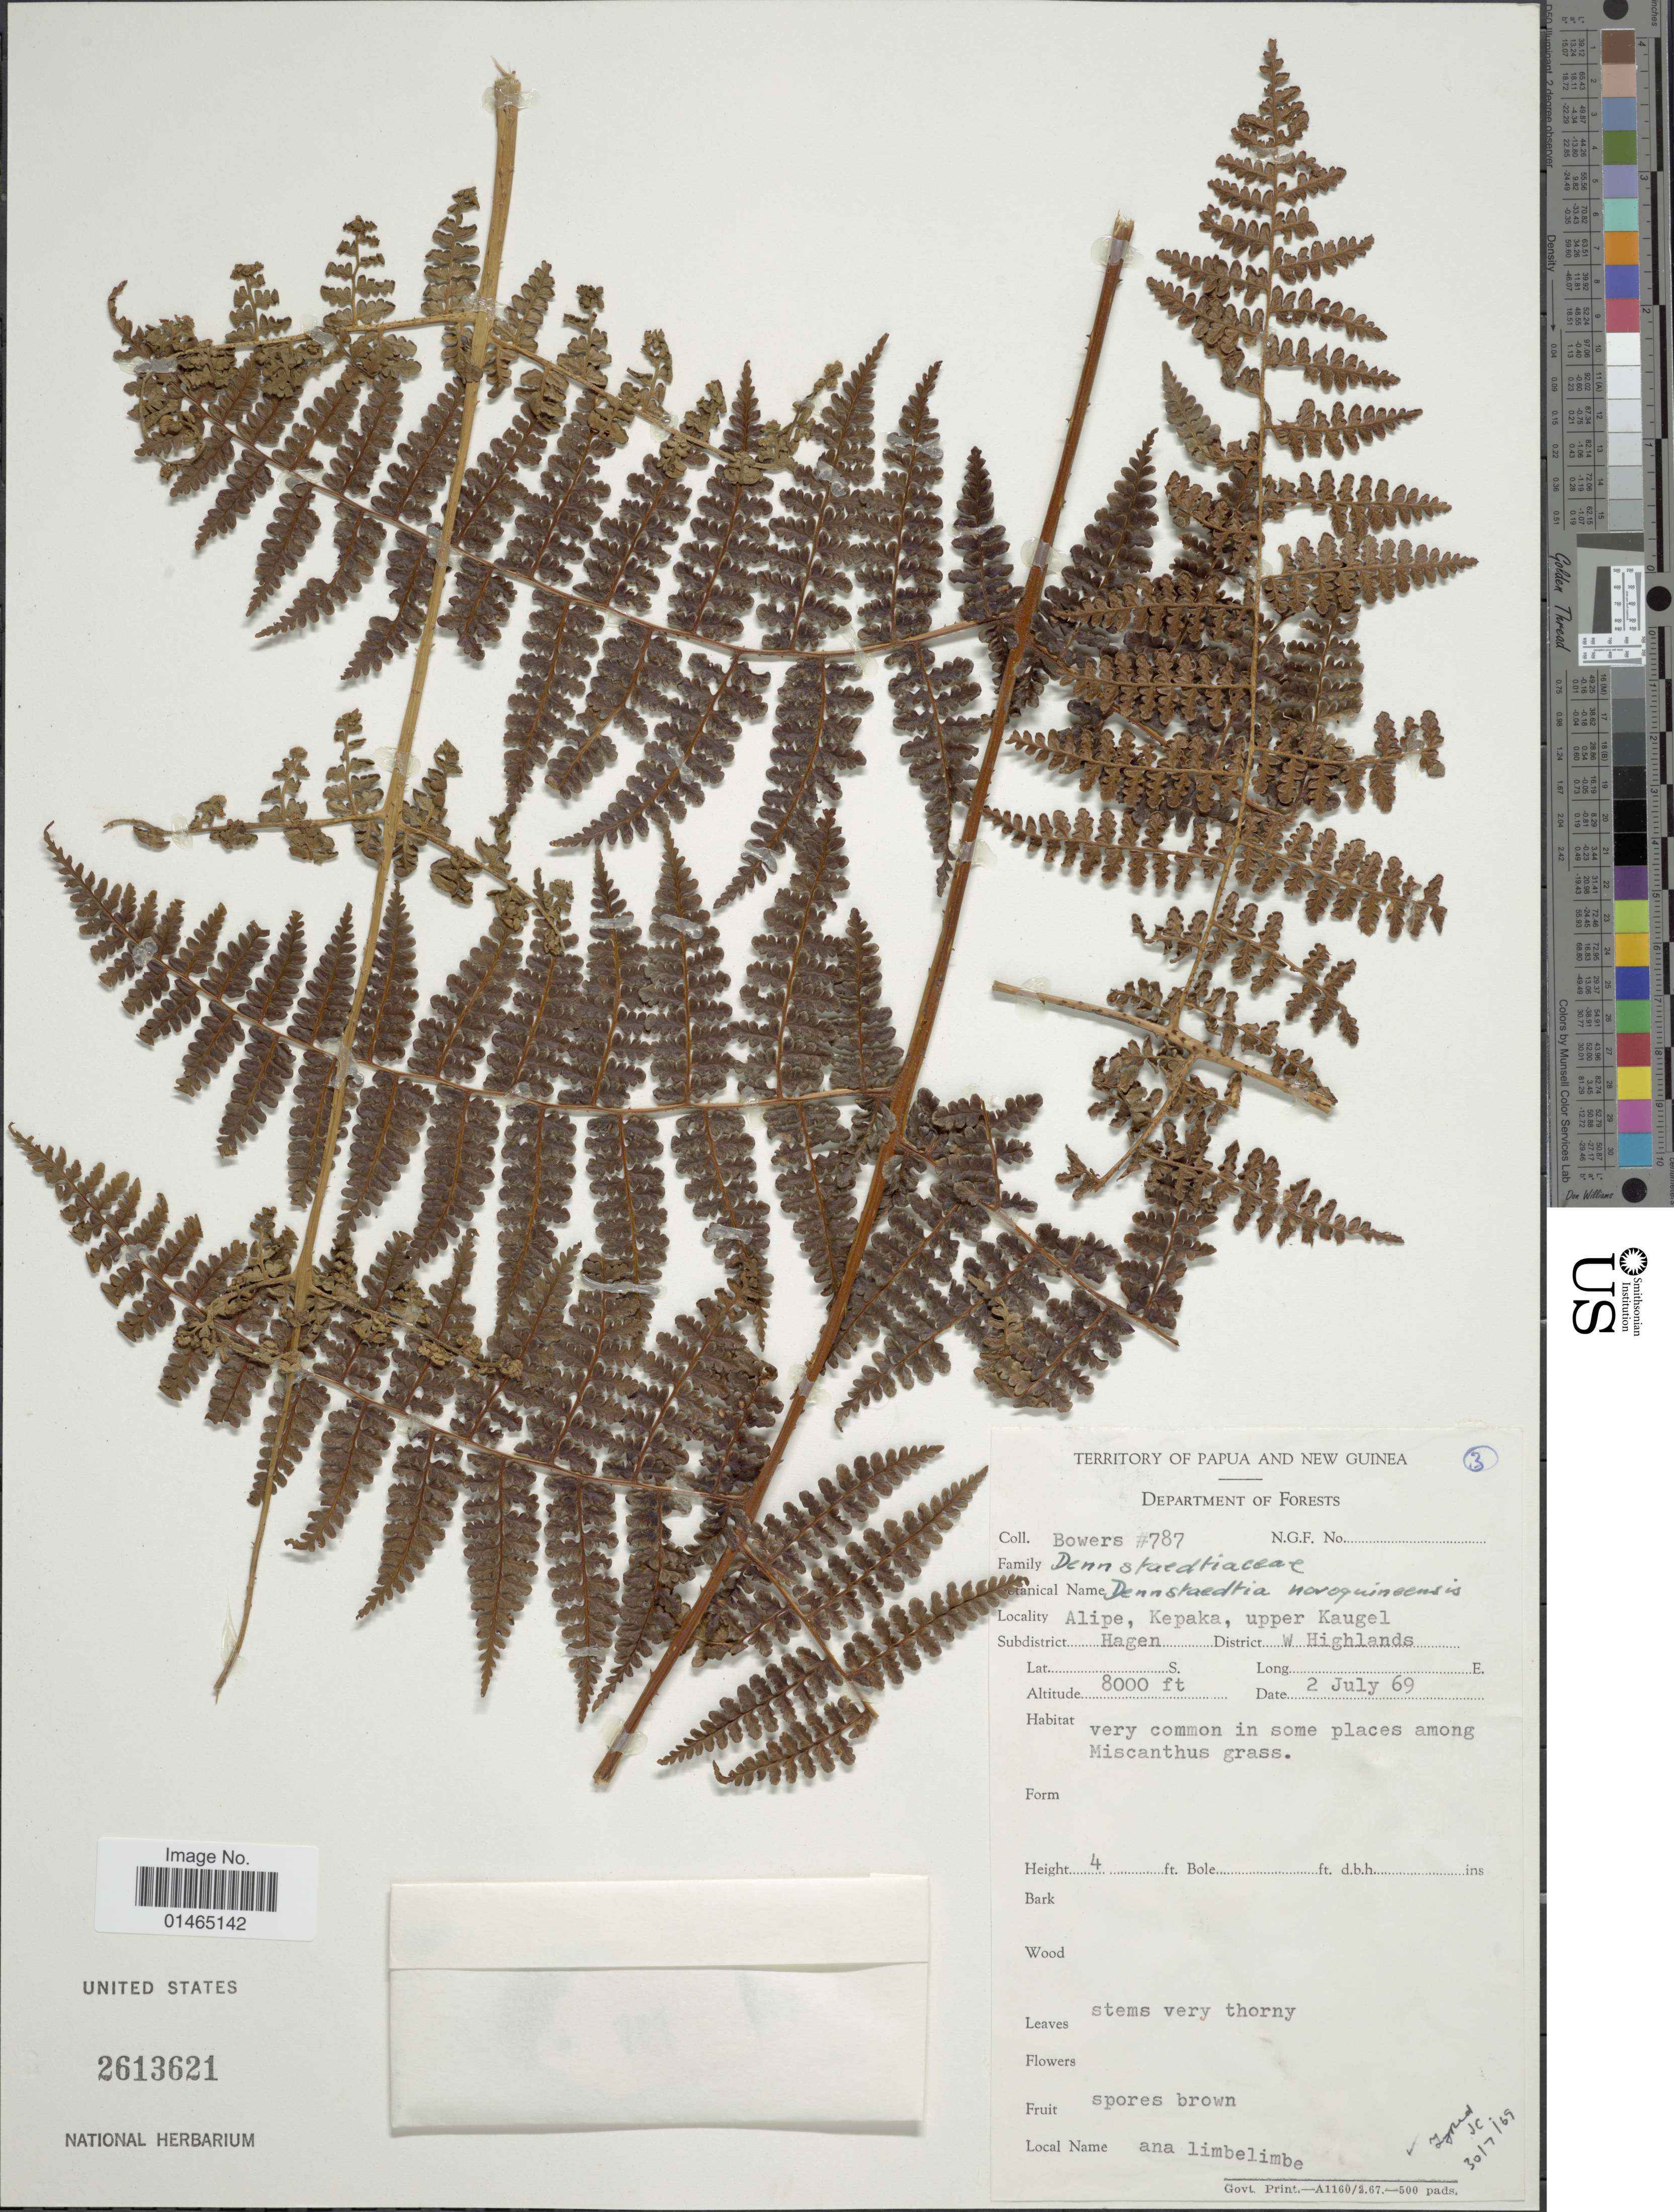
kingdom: Plantae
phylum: Tracheophyta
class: Polypodiopsida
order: Polypodiales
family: Dennstaedtiaceae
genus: Dennstaedtia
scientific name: Dennstaedtia novoguineensis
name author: (Rosenst.) Alston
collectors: -. Bowers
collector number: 787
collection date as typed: Transcribed d/m/y: 2/7/69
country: Papua New Guinea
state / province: Western Highlands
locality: Department of Forests. Alipe, Kepaka, upper Kaugel. Subdistrict Hagen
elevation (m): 2438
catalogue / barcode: US 2613621